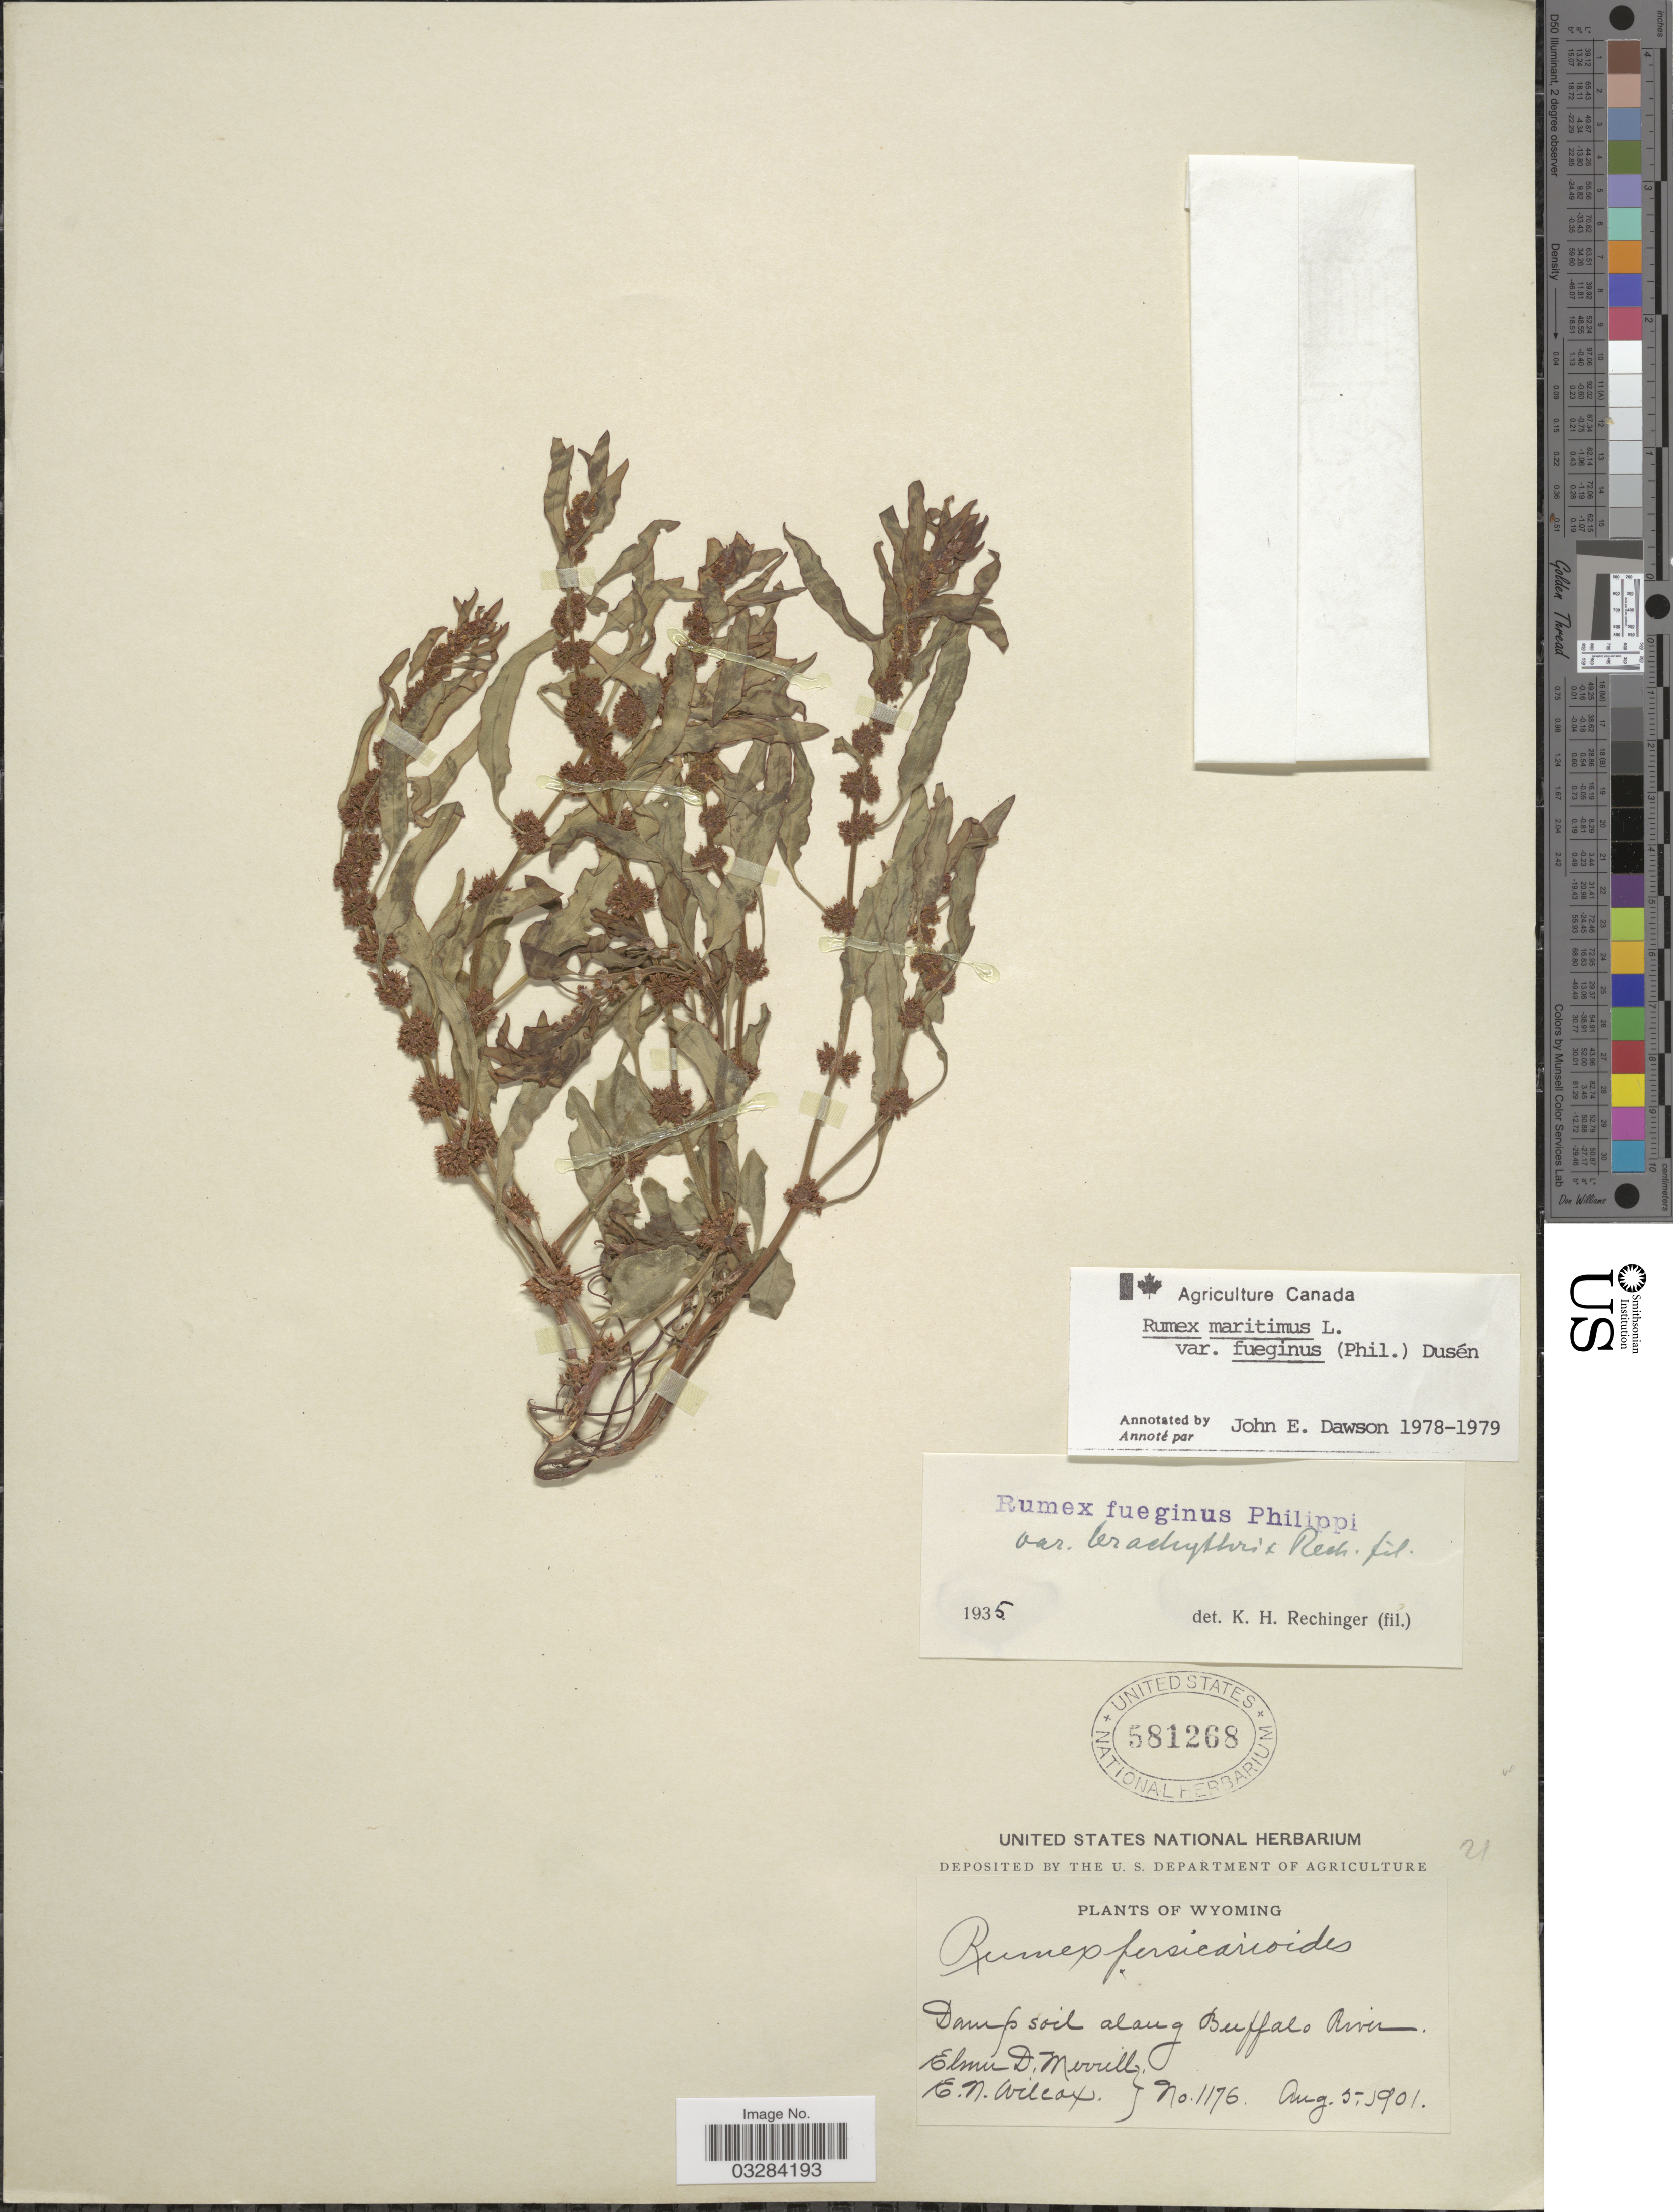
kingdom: Plantae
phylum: Tracheophyta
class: Magnoliopsida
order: Caryophyllales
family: Polygonaceae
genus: Rumex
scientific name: Rumex maritimus var. fueginus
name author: (Phil.) Dusén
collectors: E. D. Merrill & E. Wilcox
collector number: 1176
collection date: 1901-08-05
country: United States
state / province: Wyoming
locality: Along Buffalo River.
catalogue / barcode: US 581268